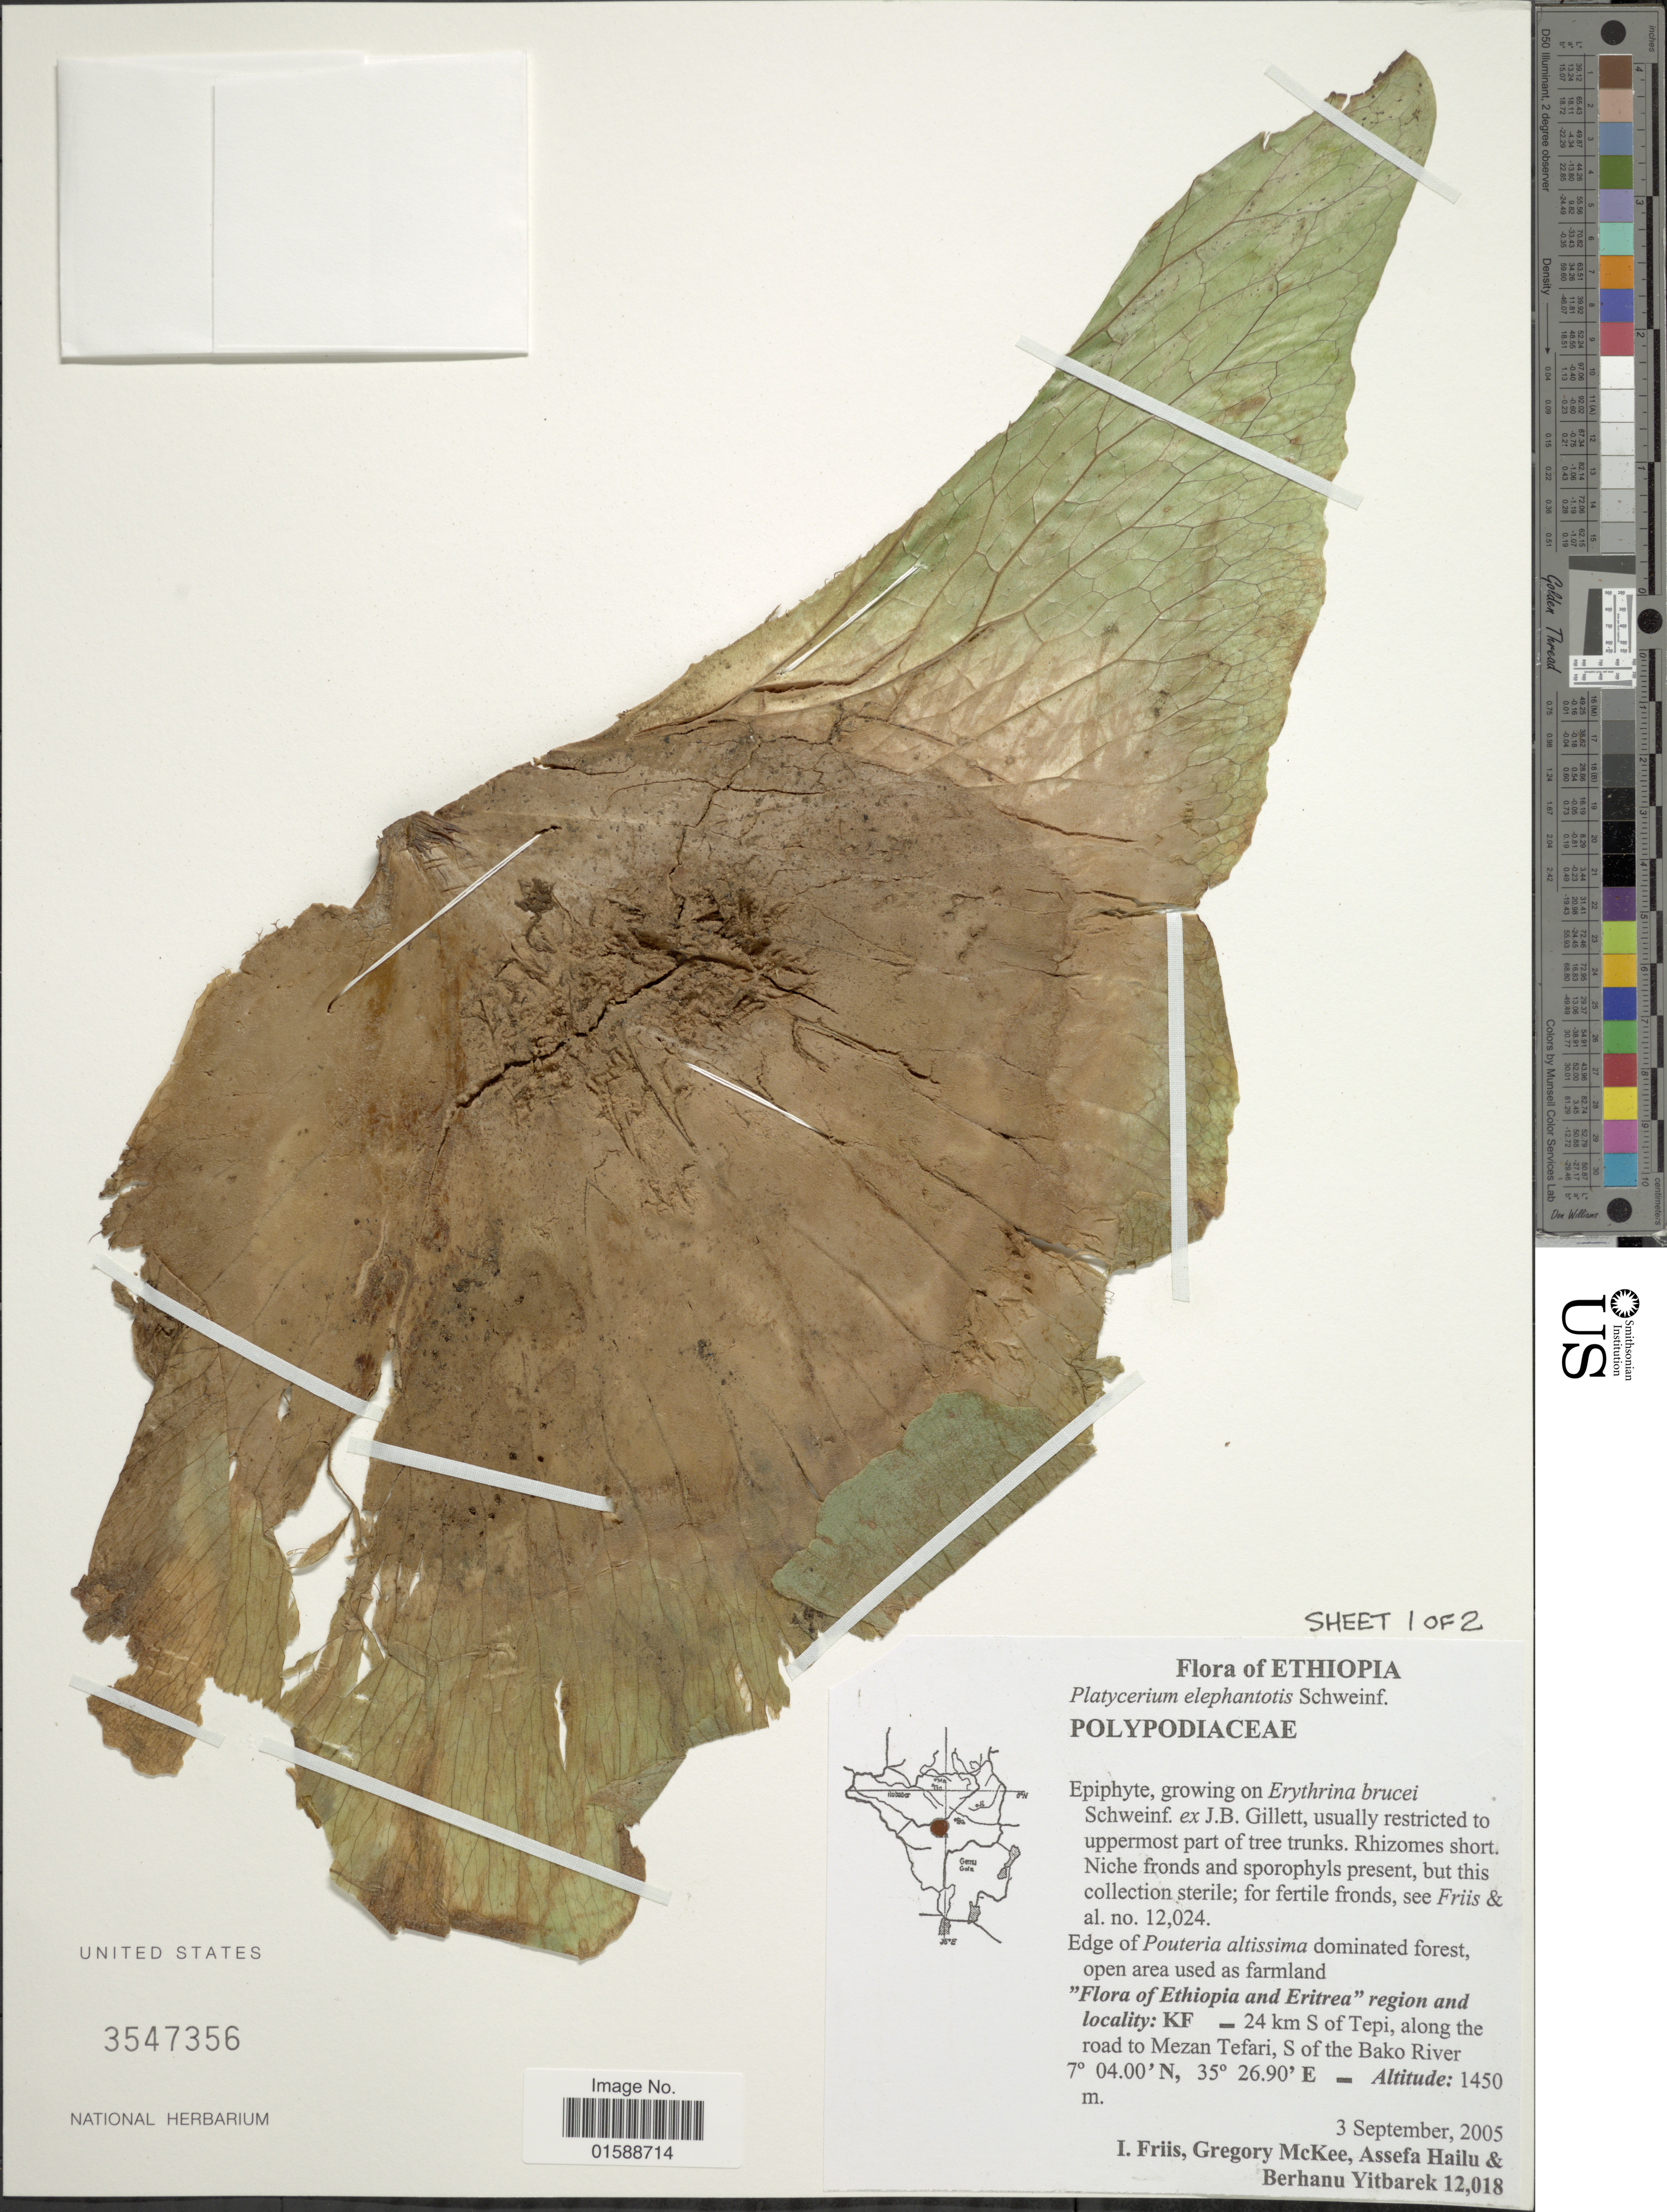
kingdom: Plantae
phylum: Tracheophyta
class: Polypodiopsida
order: Polypodiales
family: Polypodiaceae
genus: Platycerium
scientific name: Platycerium elephantotis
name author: Schweinf.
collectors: I. Friis, G. S. McKee, A. Hailu & B. Yitbarek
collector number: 12018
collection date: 2005-09-03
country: Ethiopia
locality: Ethiopia. "Flora of Ethiopia and Eritrea" region and locality: KF _ 24 km S of Tepi, along the road to Mezan Tefari, S of the Bako River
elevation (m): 1450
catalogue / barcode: US 3547356